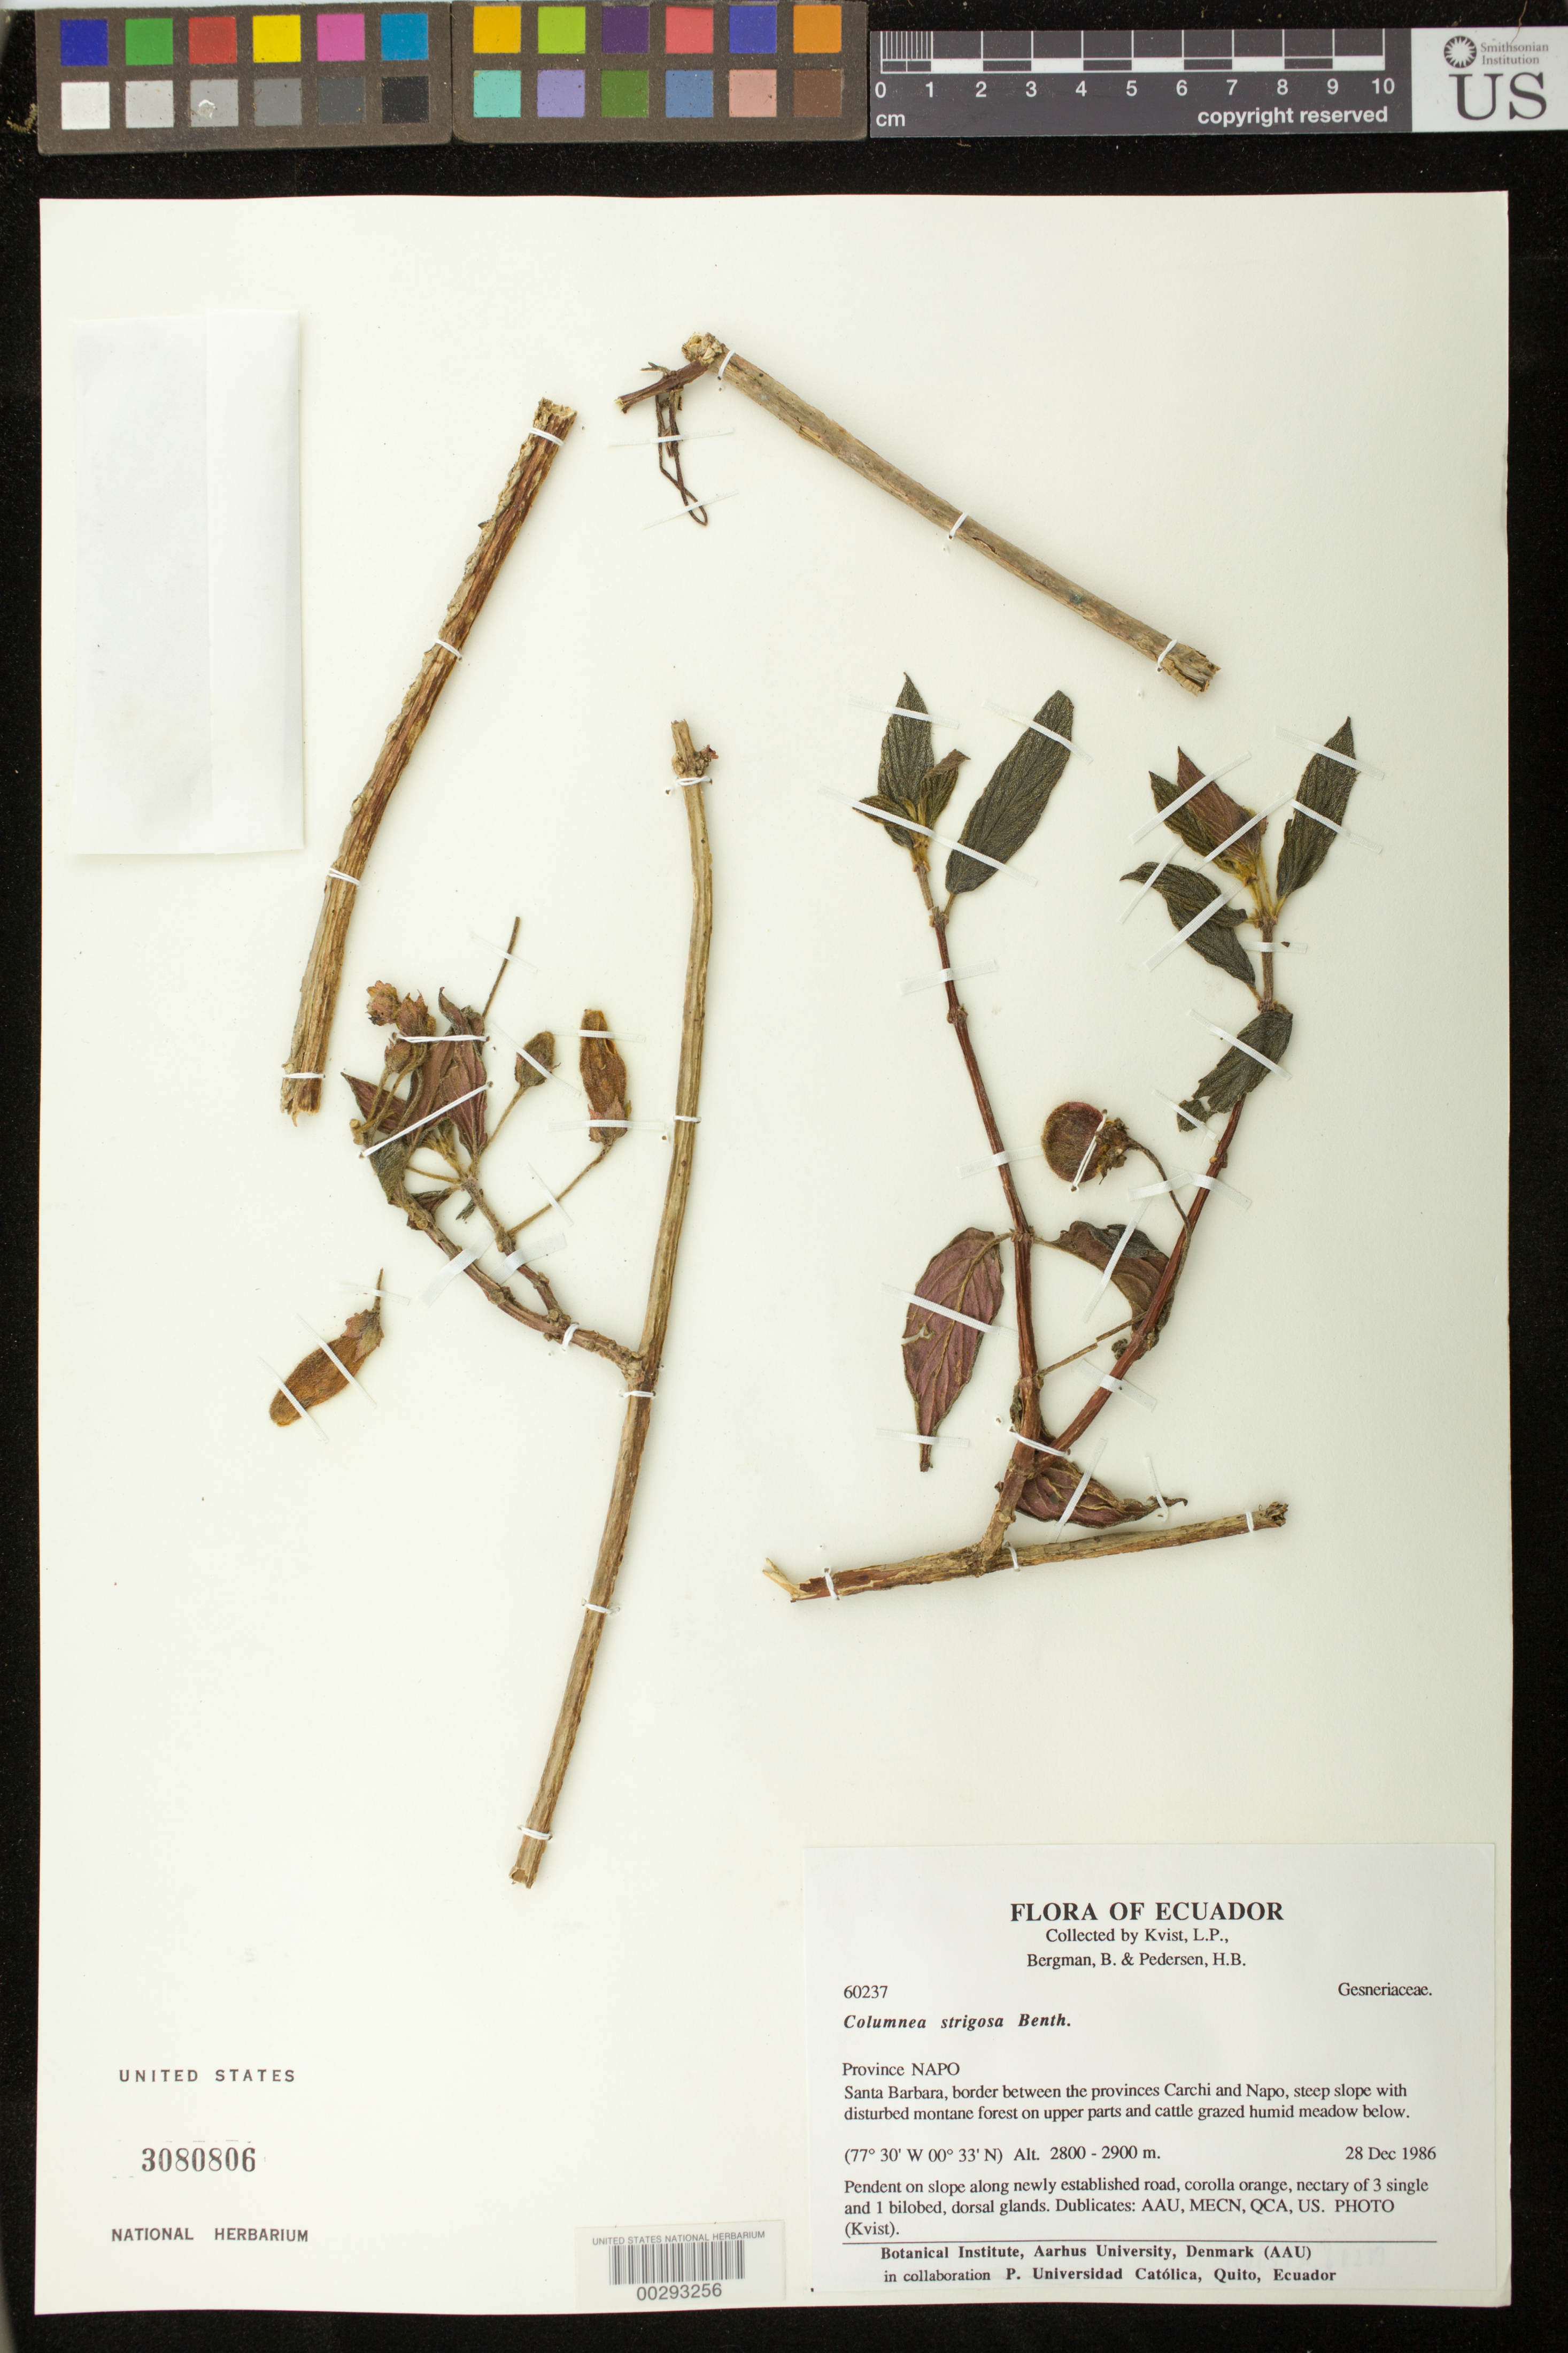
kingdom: Plantae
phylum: Tracheophyta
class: Magnoliopsida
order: Lamiales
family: Gesneriaceae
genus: Columnea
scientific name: Columnea strigosa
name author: Benth.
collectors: L. P. Kvist, B. Bergman & H. B. Pedersen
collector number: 60237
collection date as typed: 28 Dec 1986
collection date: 1986-12-28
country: Ecuador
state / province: Napo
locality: Santa Barbara, between the provinces Carchi and Napo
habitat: Disturbed montane forest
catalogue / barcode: US 3080806